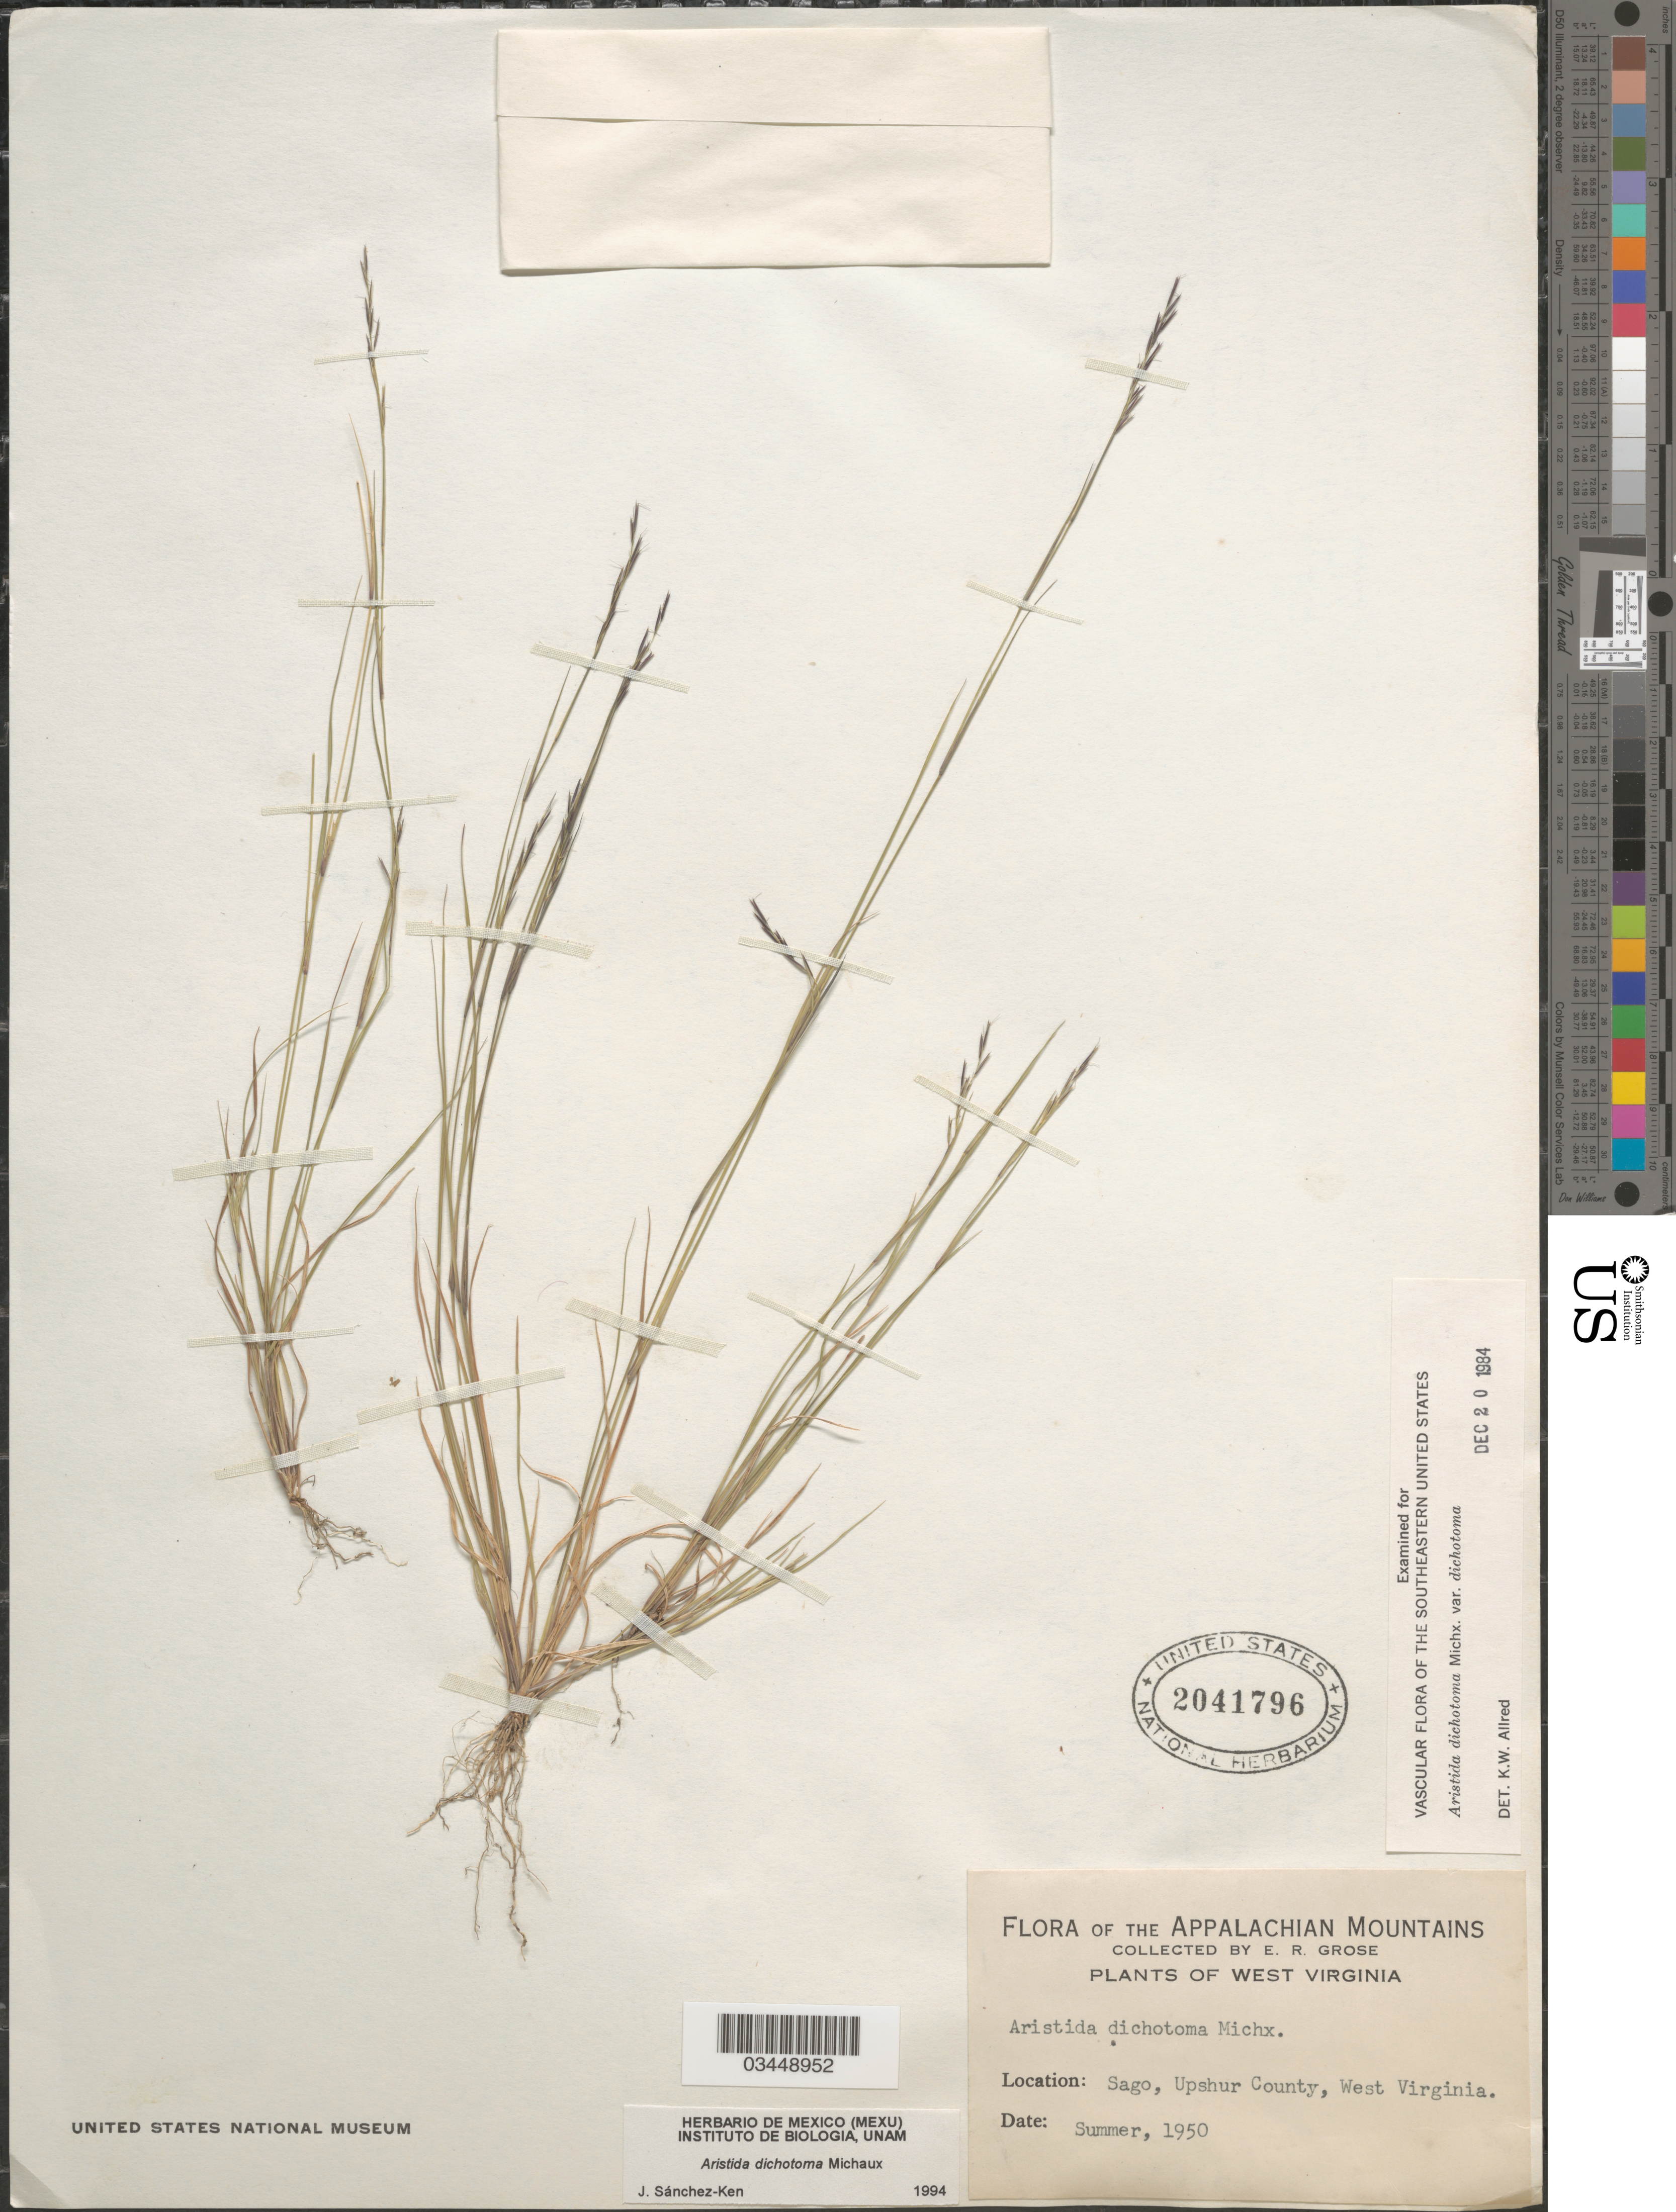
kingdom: Plantae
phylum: Tracheophyta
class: Liliopsida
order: Poales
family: Poaceae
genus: Aristida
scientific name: Aristida dichotoma var. dichotoma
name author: Michx.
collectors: E. Grose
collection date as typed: Summer, 1950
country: United States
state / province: West Virginia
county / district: Upshur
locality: The Appalachian Mountains. Sago, Upshur County.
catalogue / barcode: US 2041796